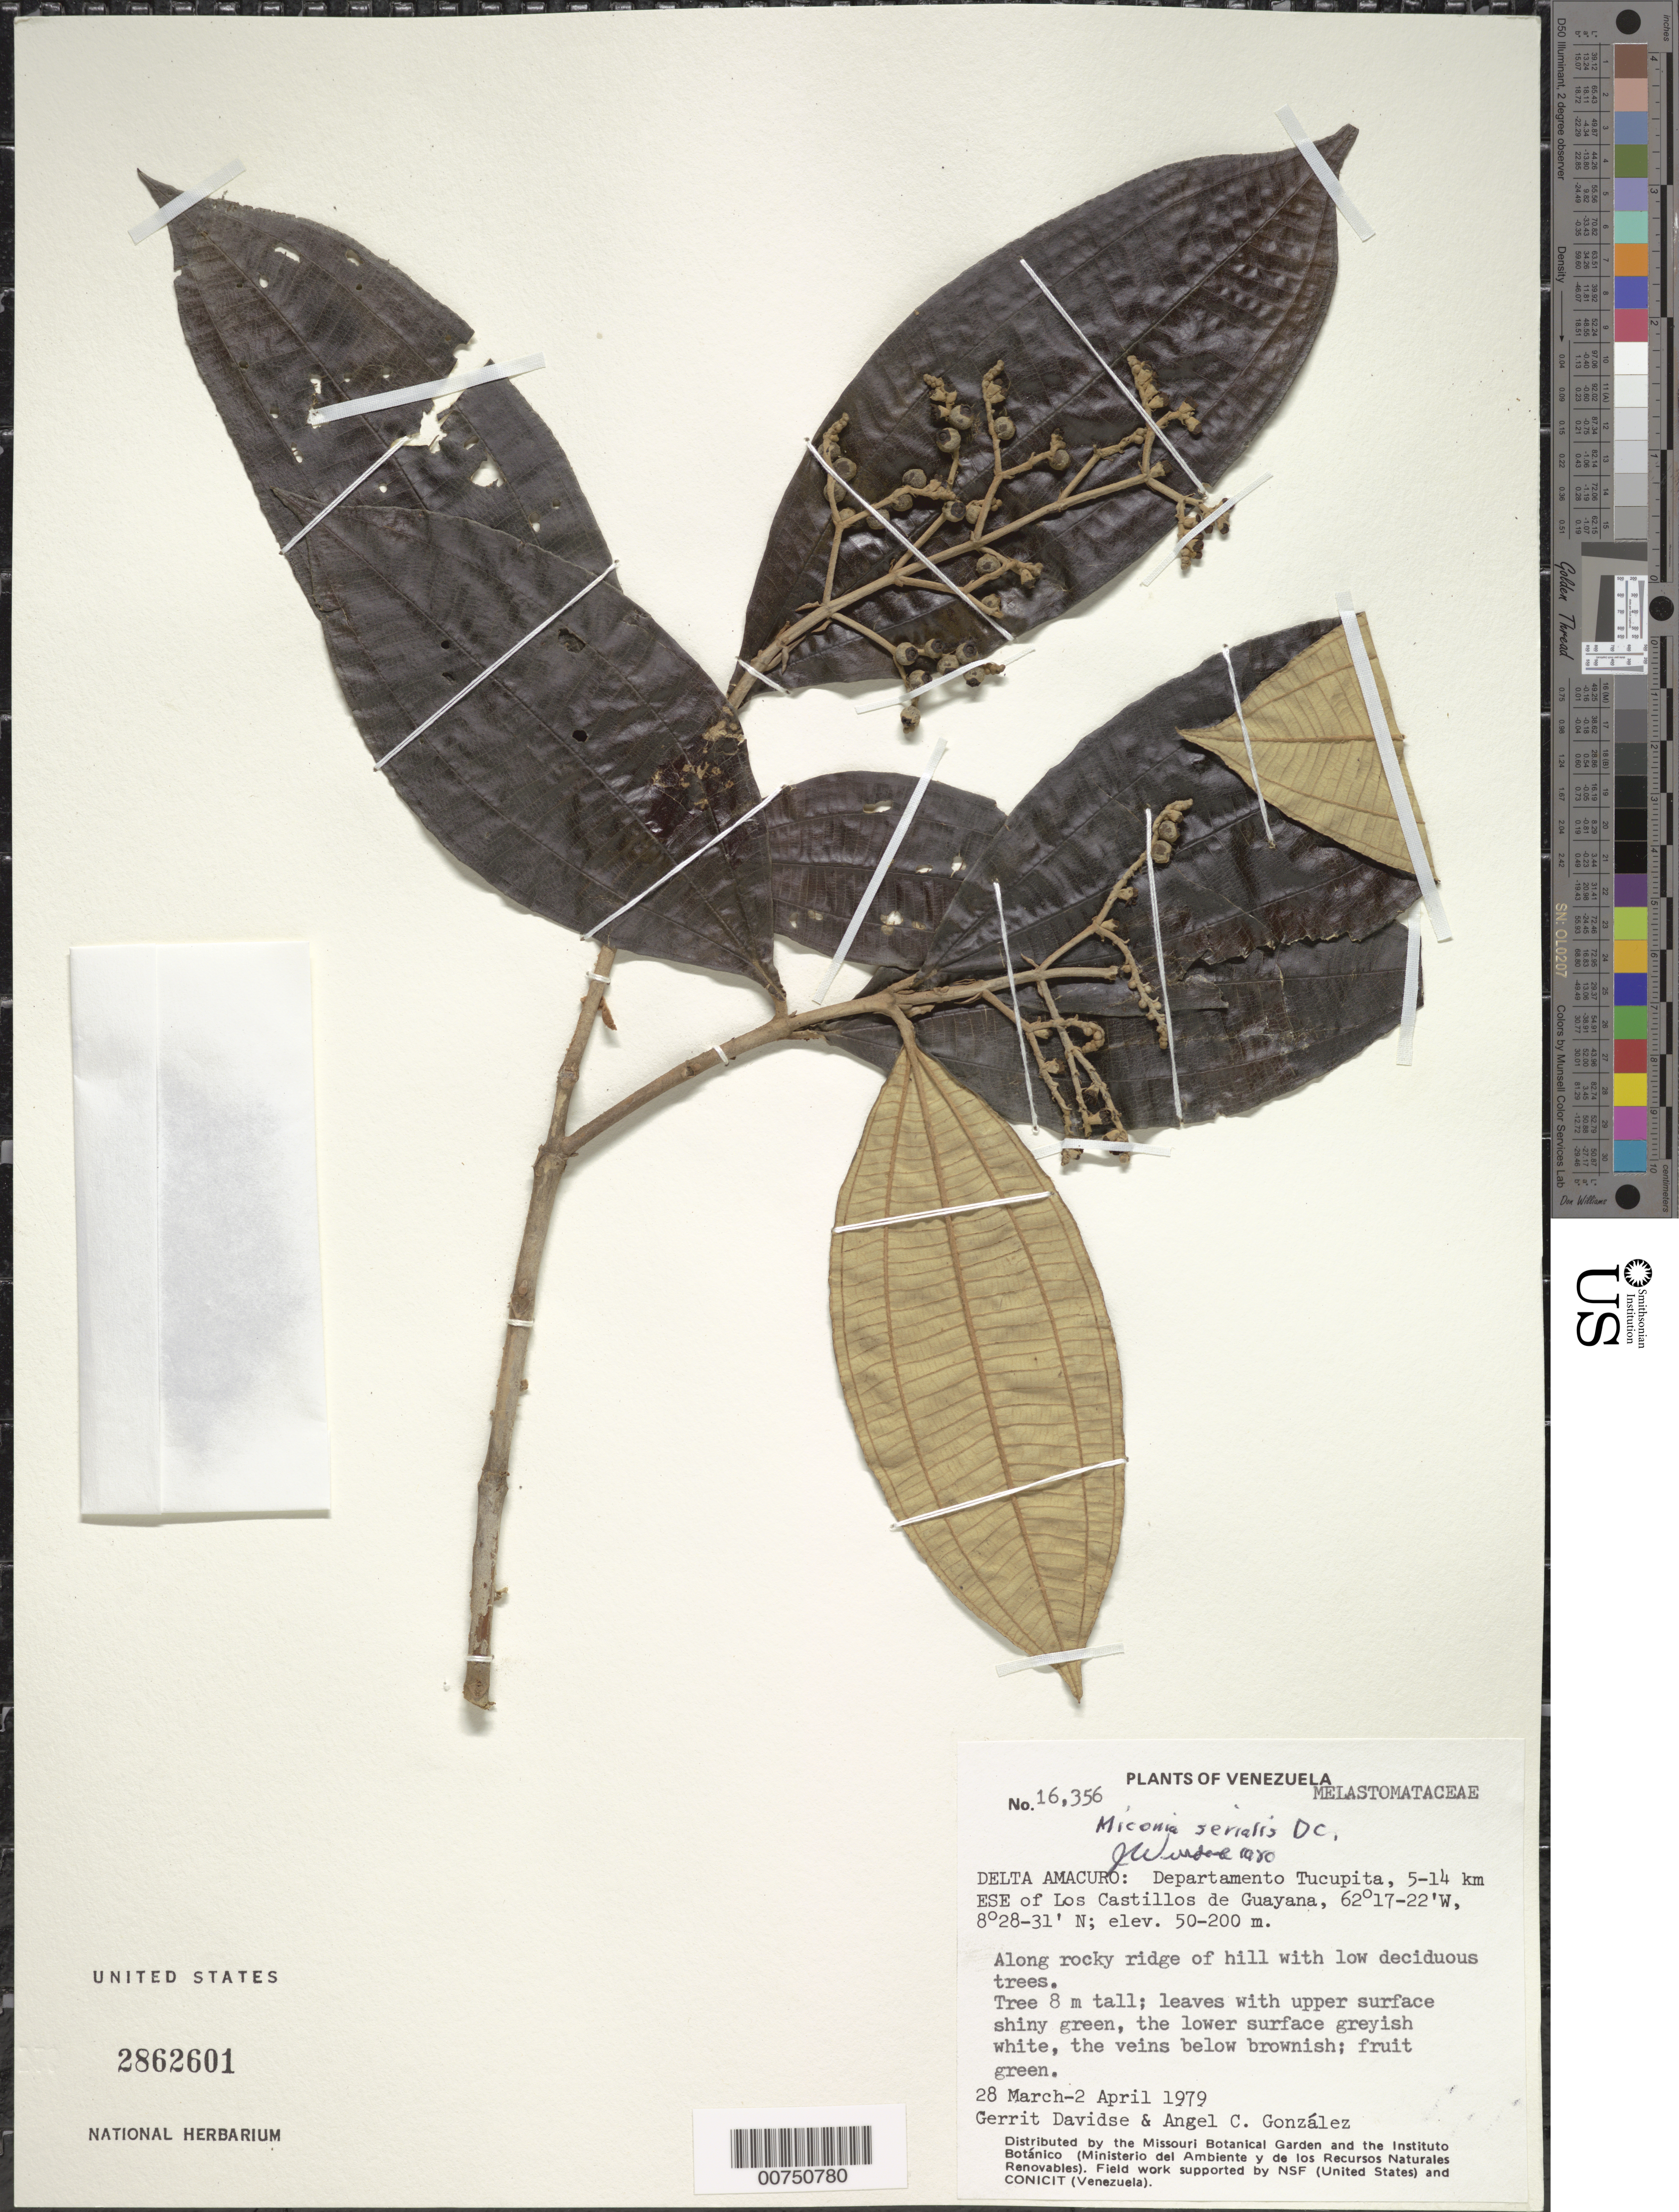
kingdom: Plantae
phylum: Tracheophyta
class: Magnoliopsida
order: Myrtales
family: Melastomataceae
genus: Miconia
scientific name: Miconia serialis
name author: DC.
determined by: Wurdack, John J., (US), US (UNITED STATES)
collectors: G. Davidse & A. C. González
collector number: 16356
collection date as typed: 28-Mar-79 to 2-Apr-79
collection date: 1979-03-28/1979-04-02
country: Venezuela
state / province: Delta Amacuro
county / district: Tucupita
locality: Los Castillos de Guayana, 5-14 km ESE of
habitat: Rocky ridge of hill with low deciduous trees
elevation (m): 50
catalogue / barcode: US 2862601